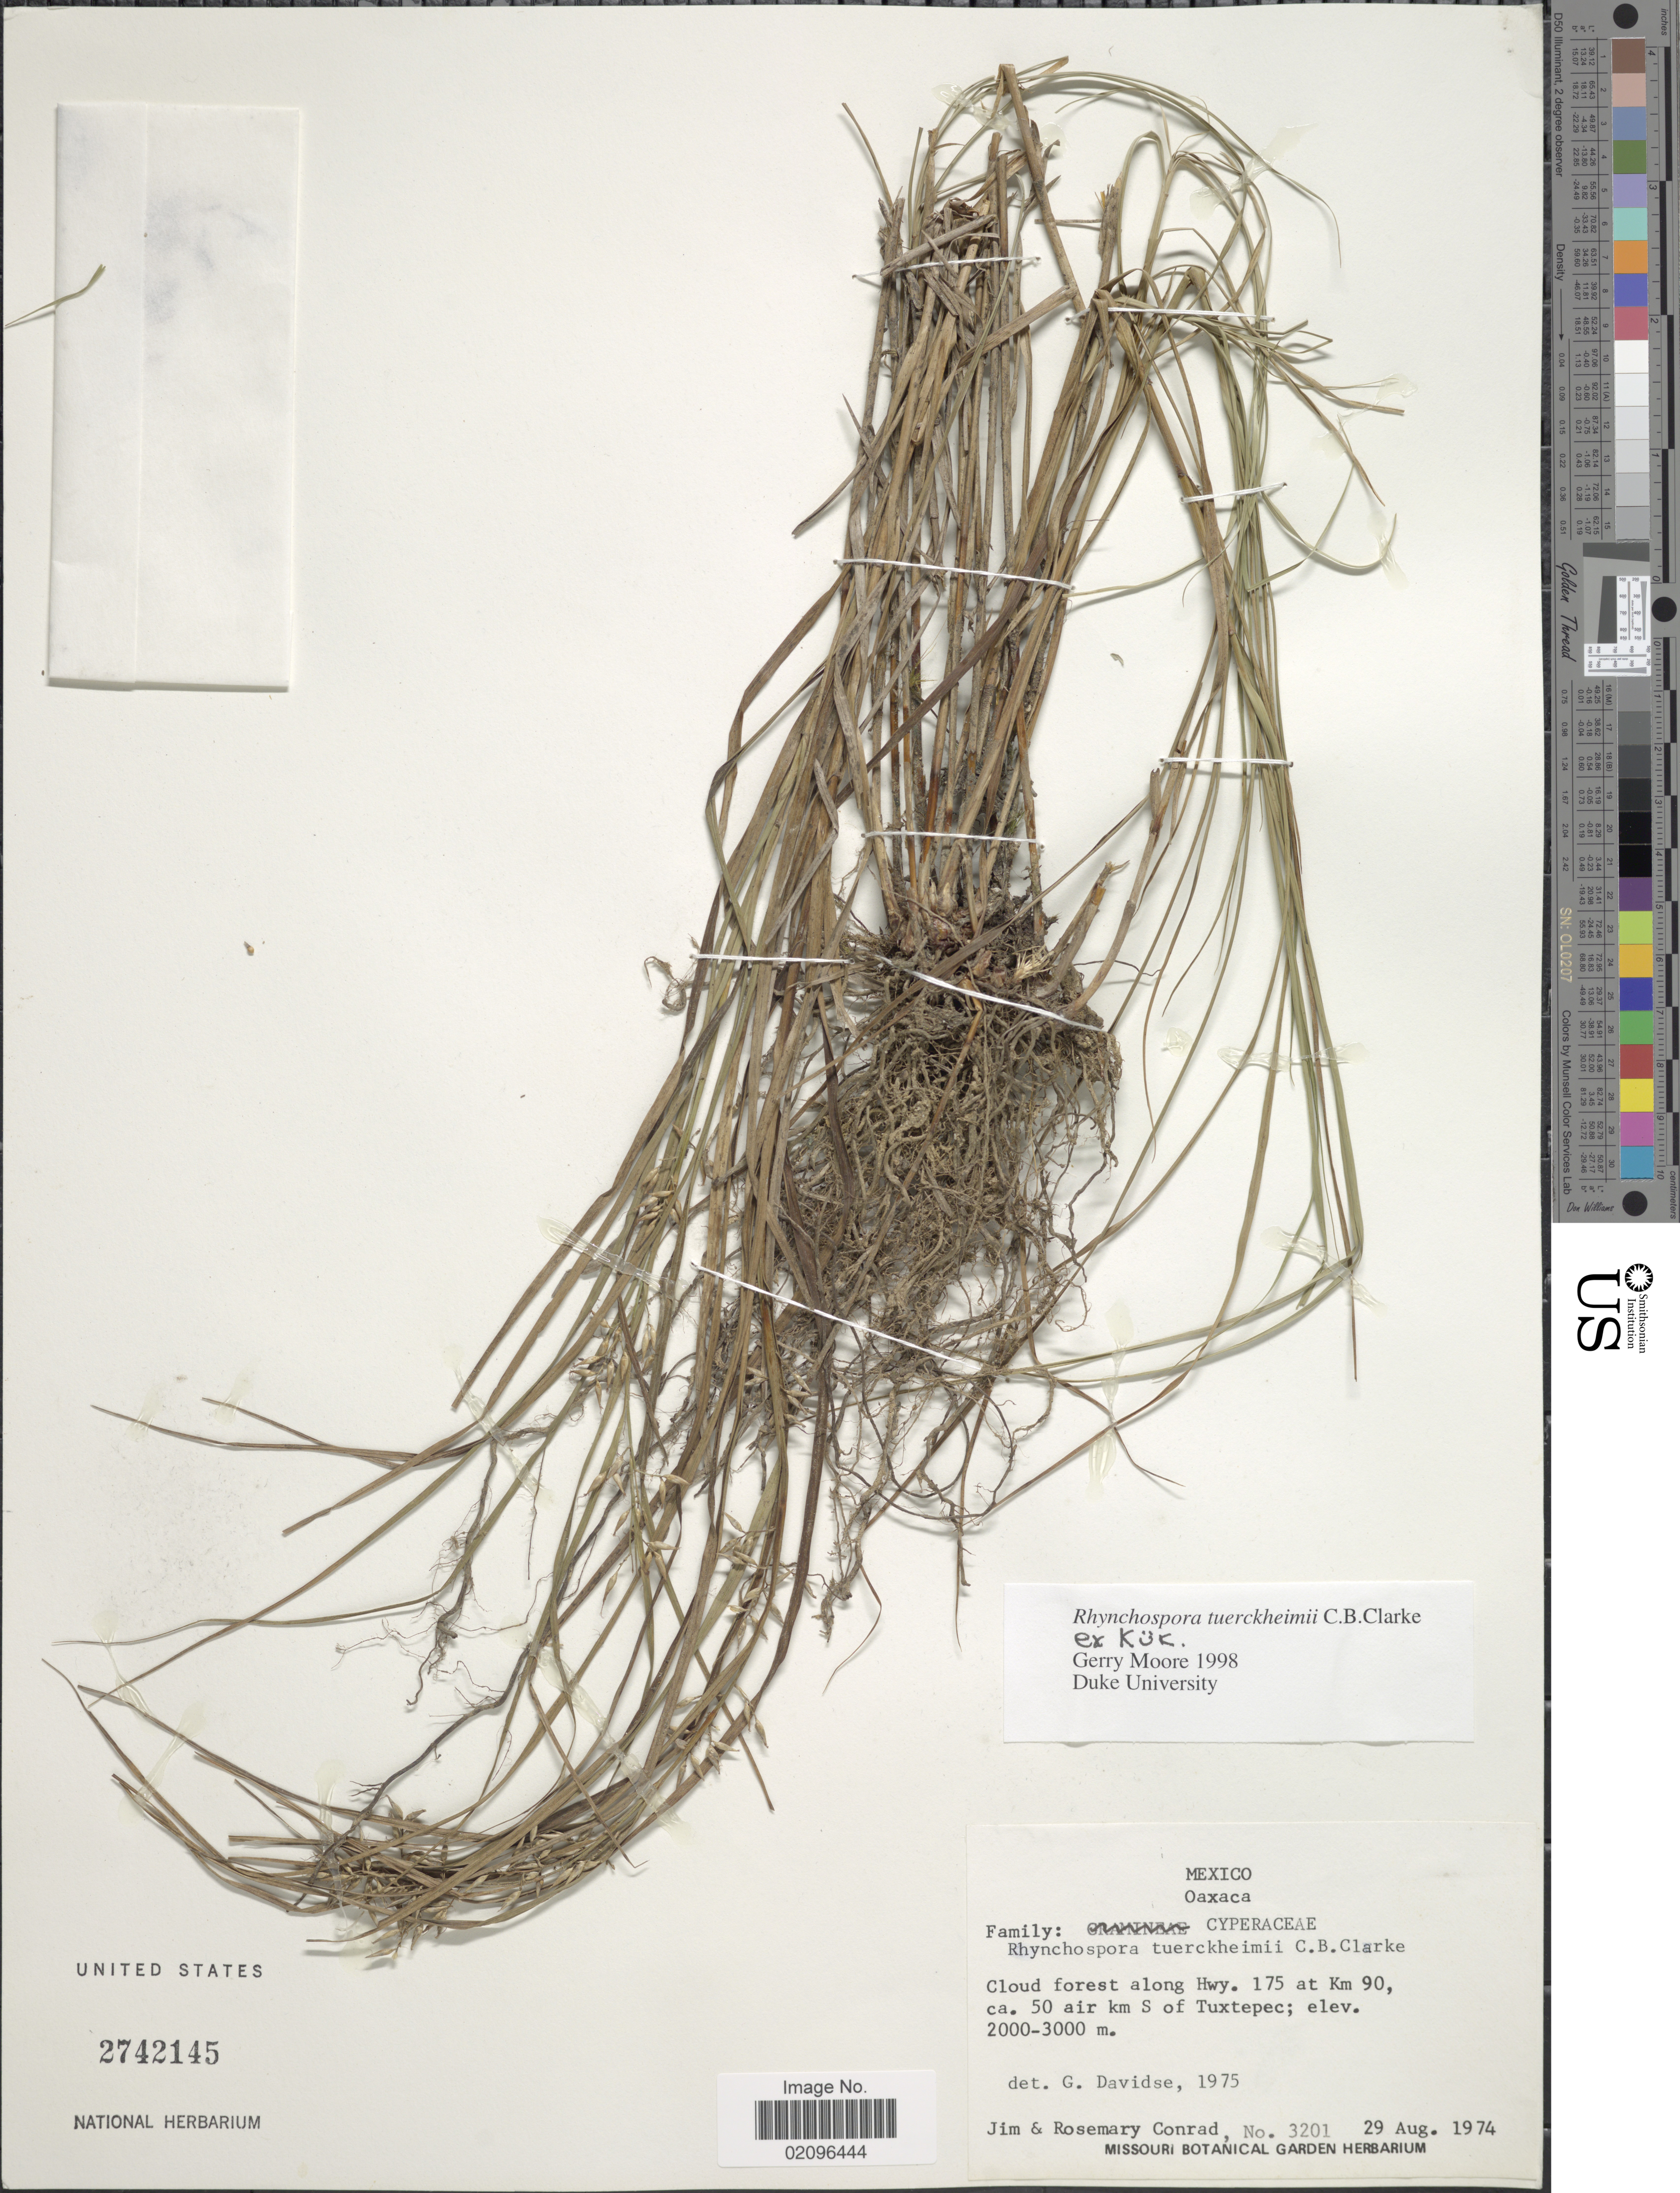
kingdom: Plantae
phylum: Tracheophyta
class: Liliopsida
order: Poales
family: Cyperaceae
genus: Rhynchospora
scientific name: Rhynchospora tuerckheimii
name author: C.B. Clarke ex Kük.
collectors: J. Conrad & R. Conrad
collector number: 3201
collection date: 1974-08-29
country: Mexico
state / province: Oaxaca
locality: Oaxaca, Cloud forest along Hwy. 175 at Km 90, ca. 50 air S of Tuxtepec.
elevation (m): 2000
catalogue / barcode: US 2742145